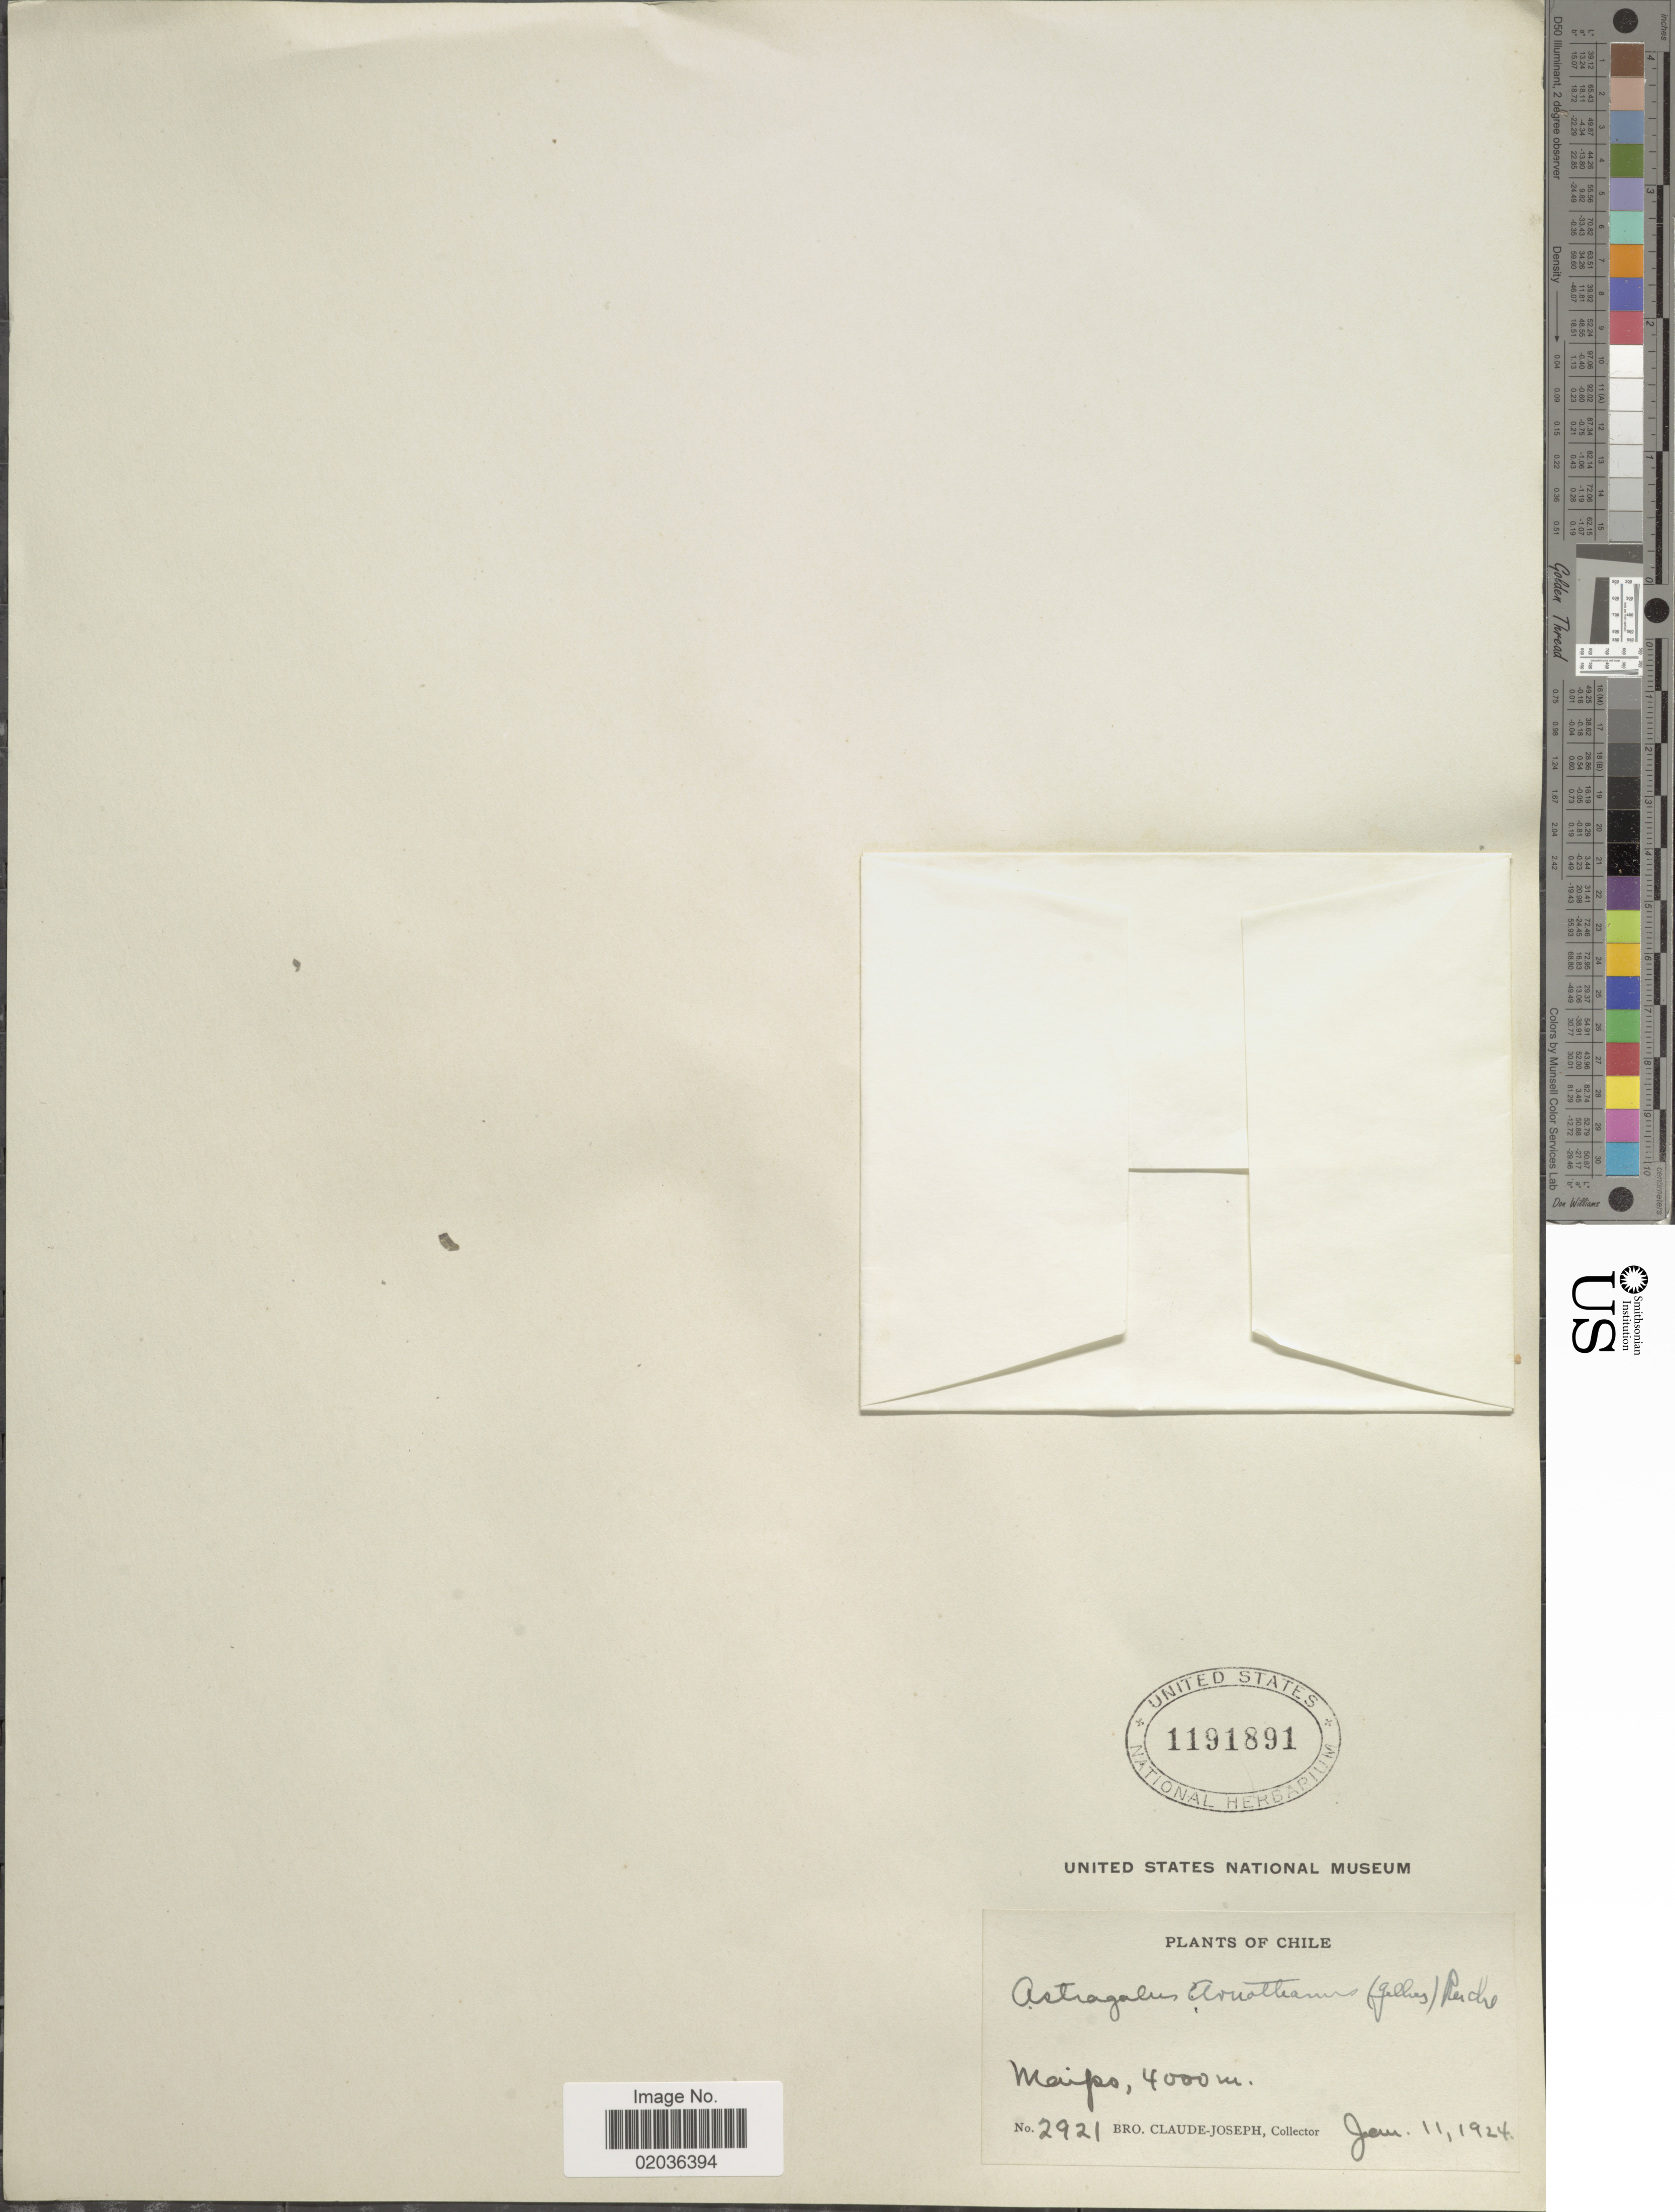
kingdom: Plantae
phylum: Tracheophyta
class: Magnoliopsida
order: Fabales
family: Fabaceae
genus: Astragalus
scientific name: Astragalus arnottianus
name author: (Gillies ex Hook. & Arn.) Reiche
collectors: Bro. Claude-Joseph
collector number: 2921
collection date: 1924-01-11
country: Chile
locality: Maipo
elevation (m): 4000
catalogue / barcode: US 1191891